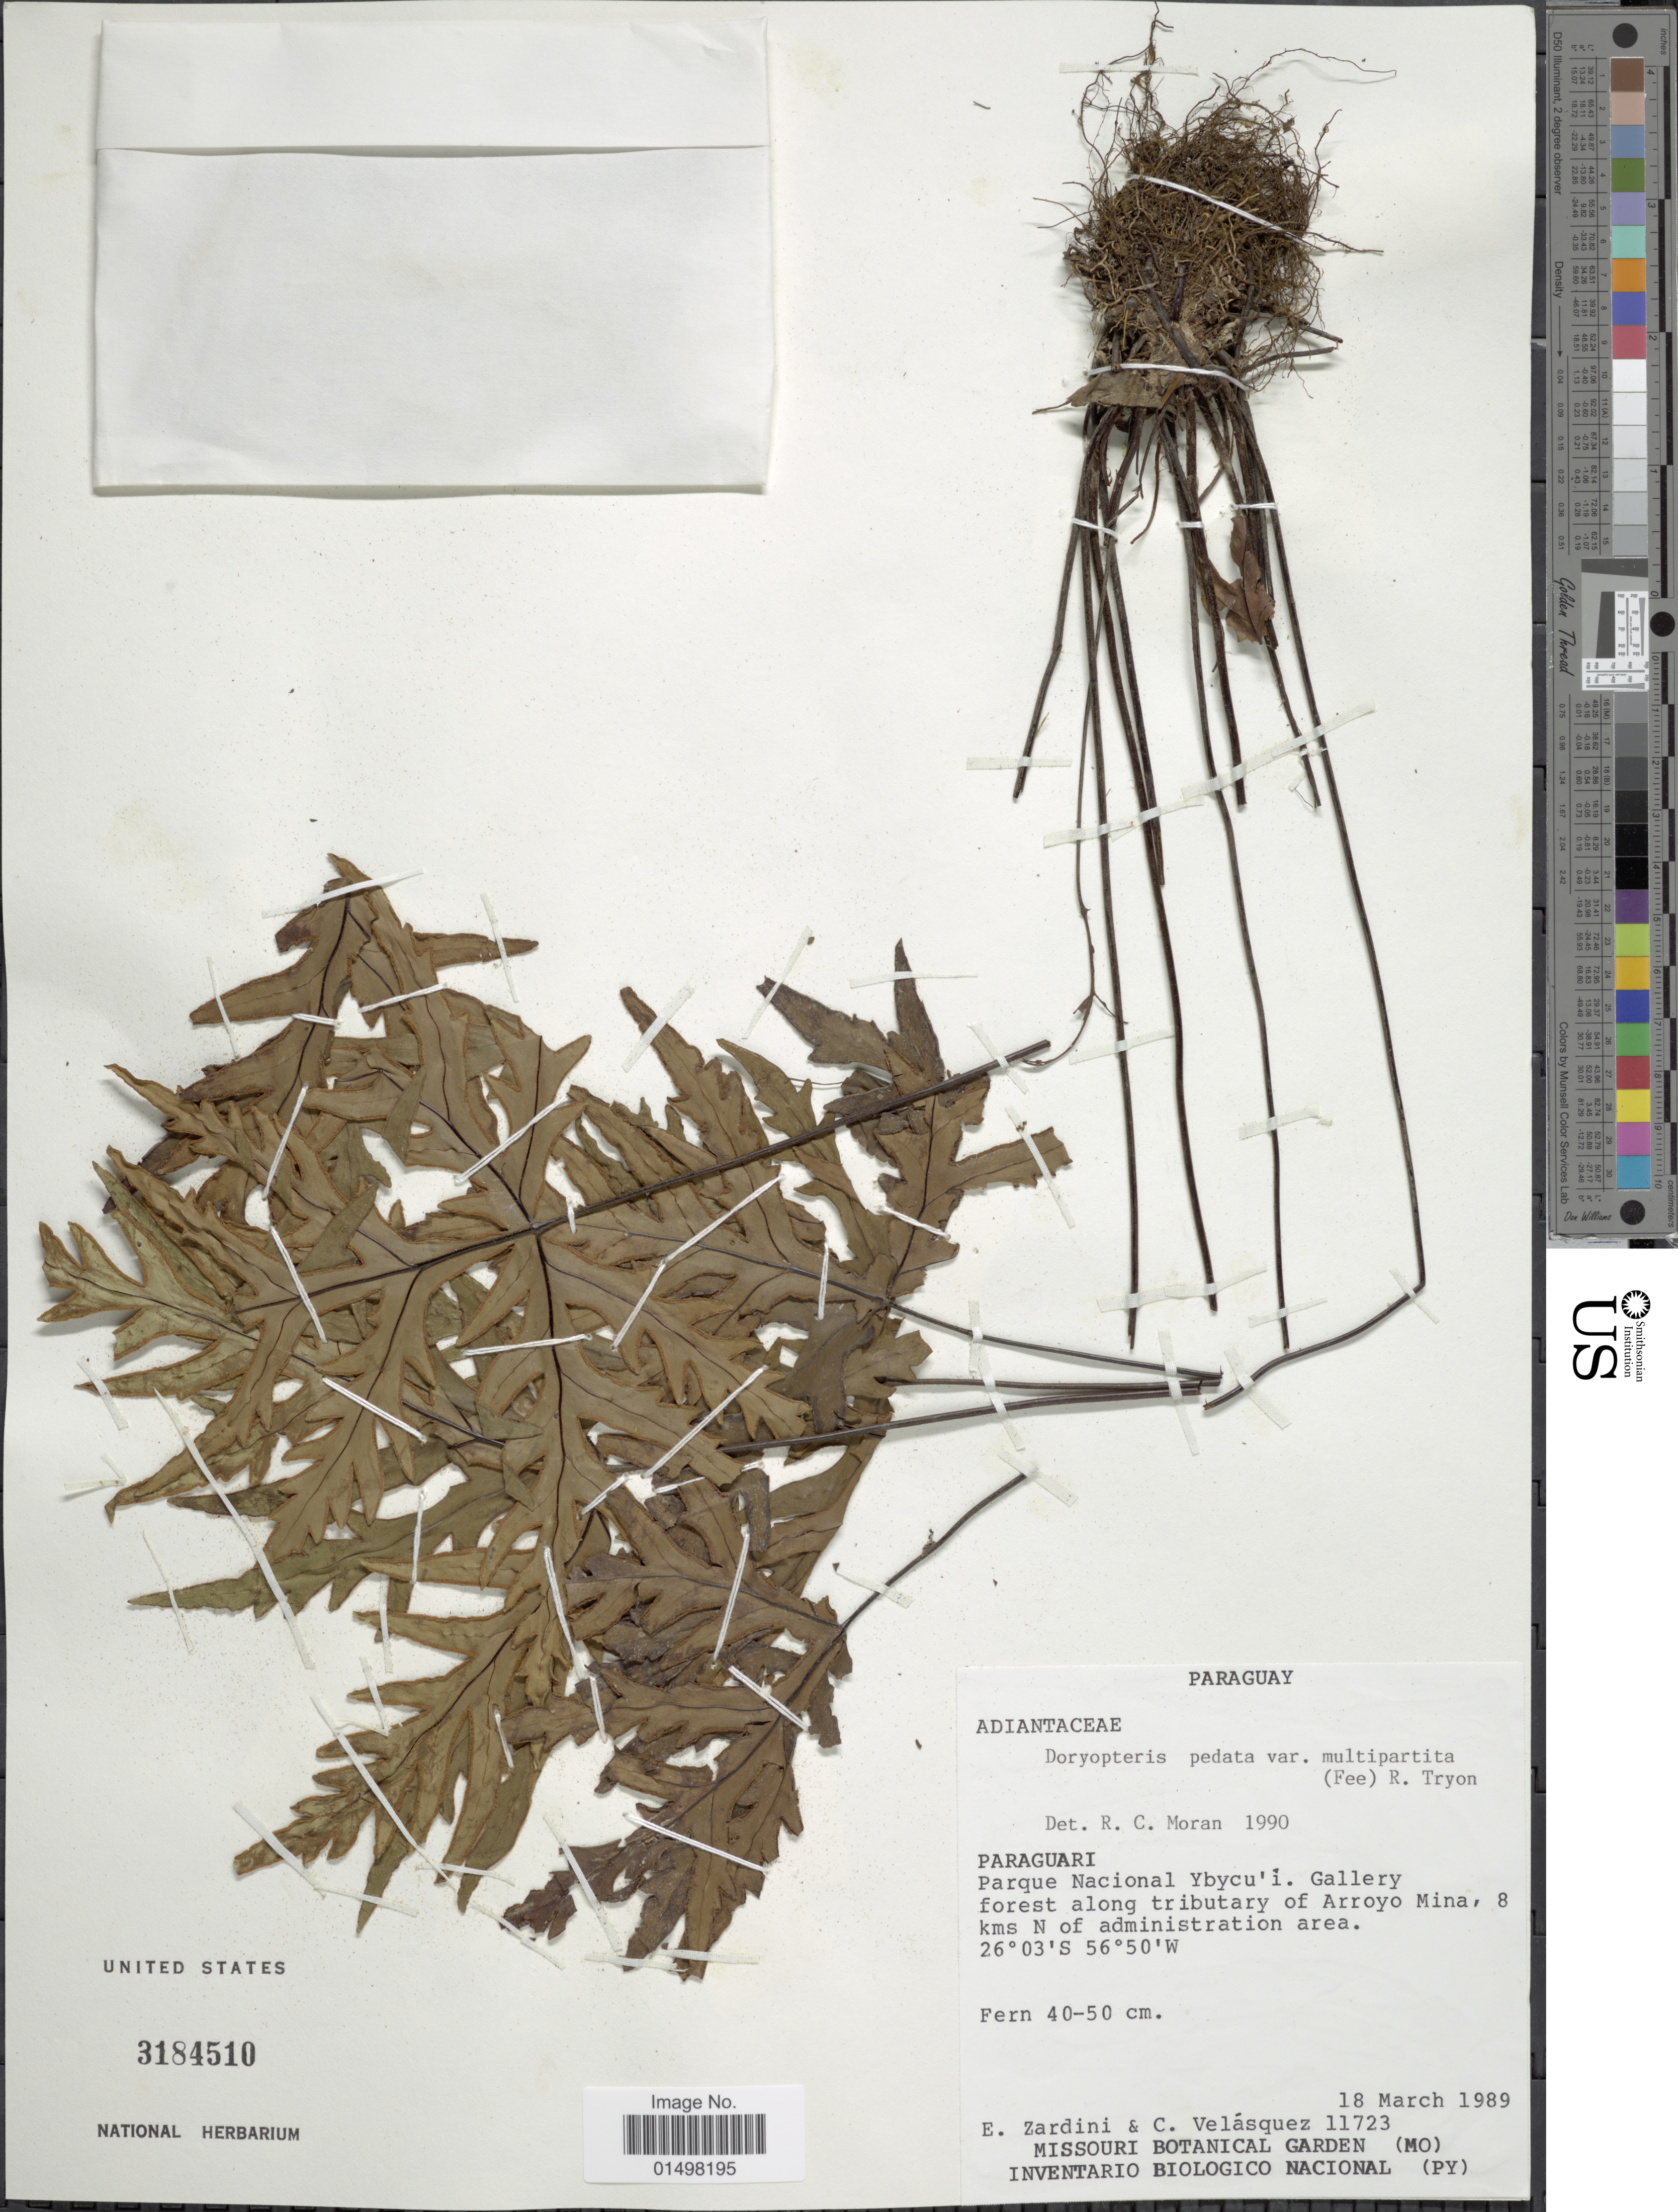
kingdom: Plantae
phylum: Tracheophyta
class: Polypodiopsida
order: Polypodiales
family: Pteridaceae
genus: Doryopteris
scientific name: Doryopteris pedata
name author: (L.) Fée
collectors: E. M. Zardini & C. Velasquez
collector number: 11723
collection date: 1989-03-18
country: Paraguay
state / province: Paraguari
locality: Parque Nacional Ybycu'i. Gallery forest along tributary of Arroyo Mina, 8 kms N of administration area.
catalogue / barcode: US 3184510